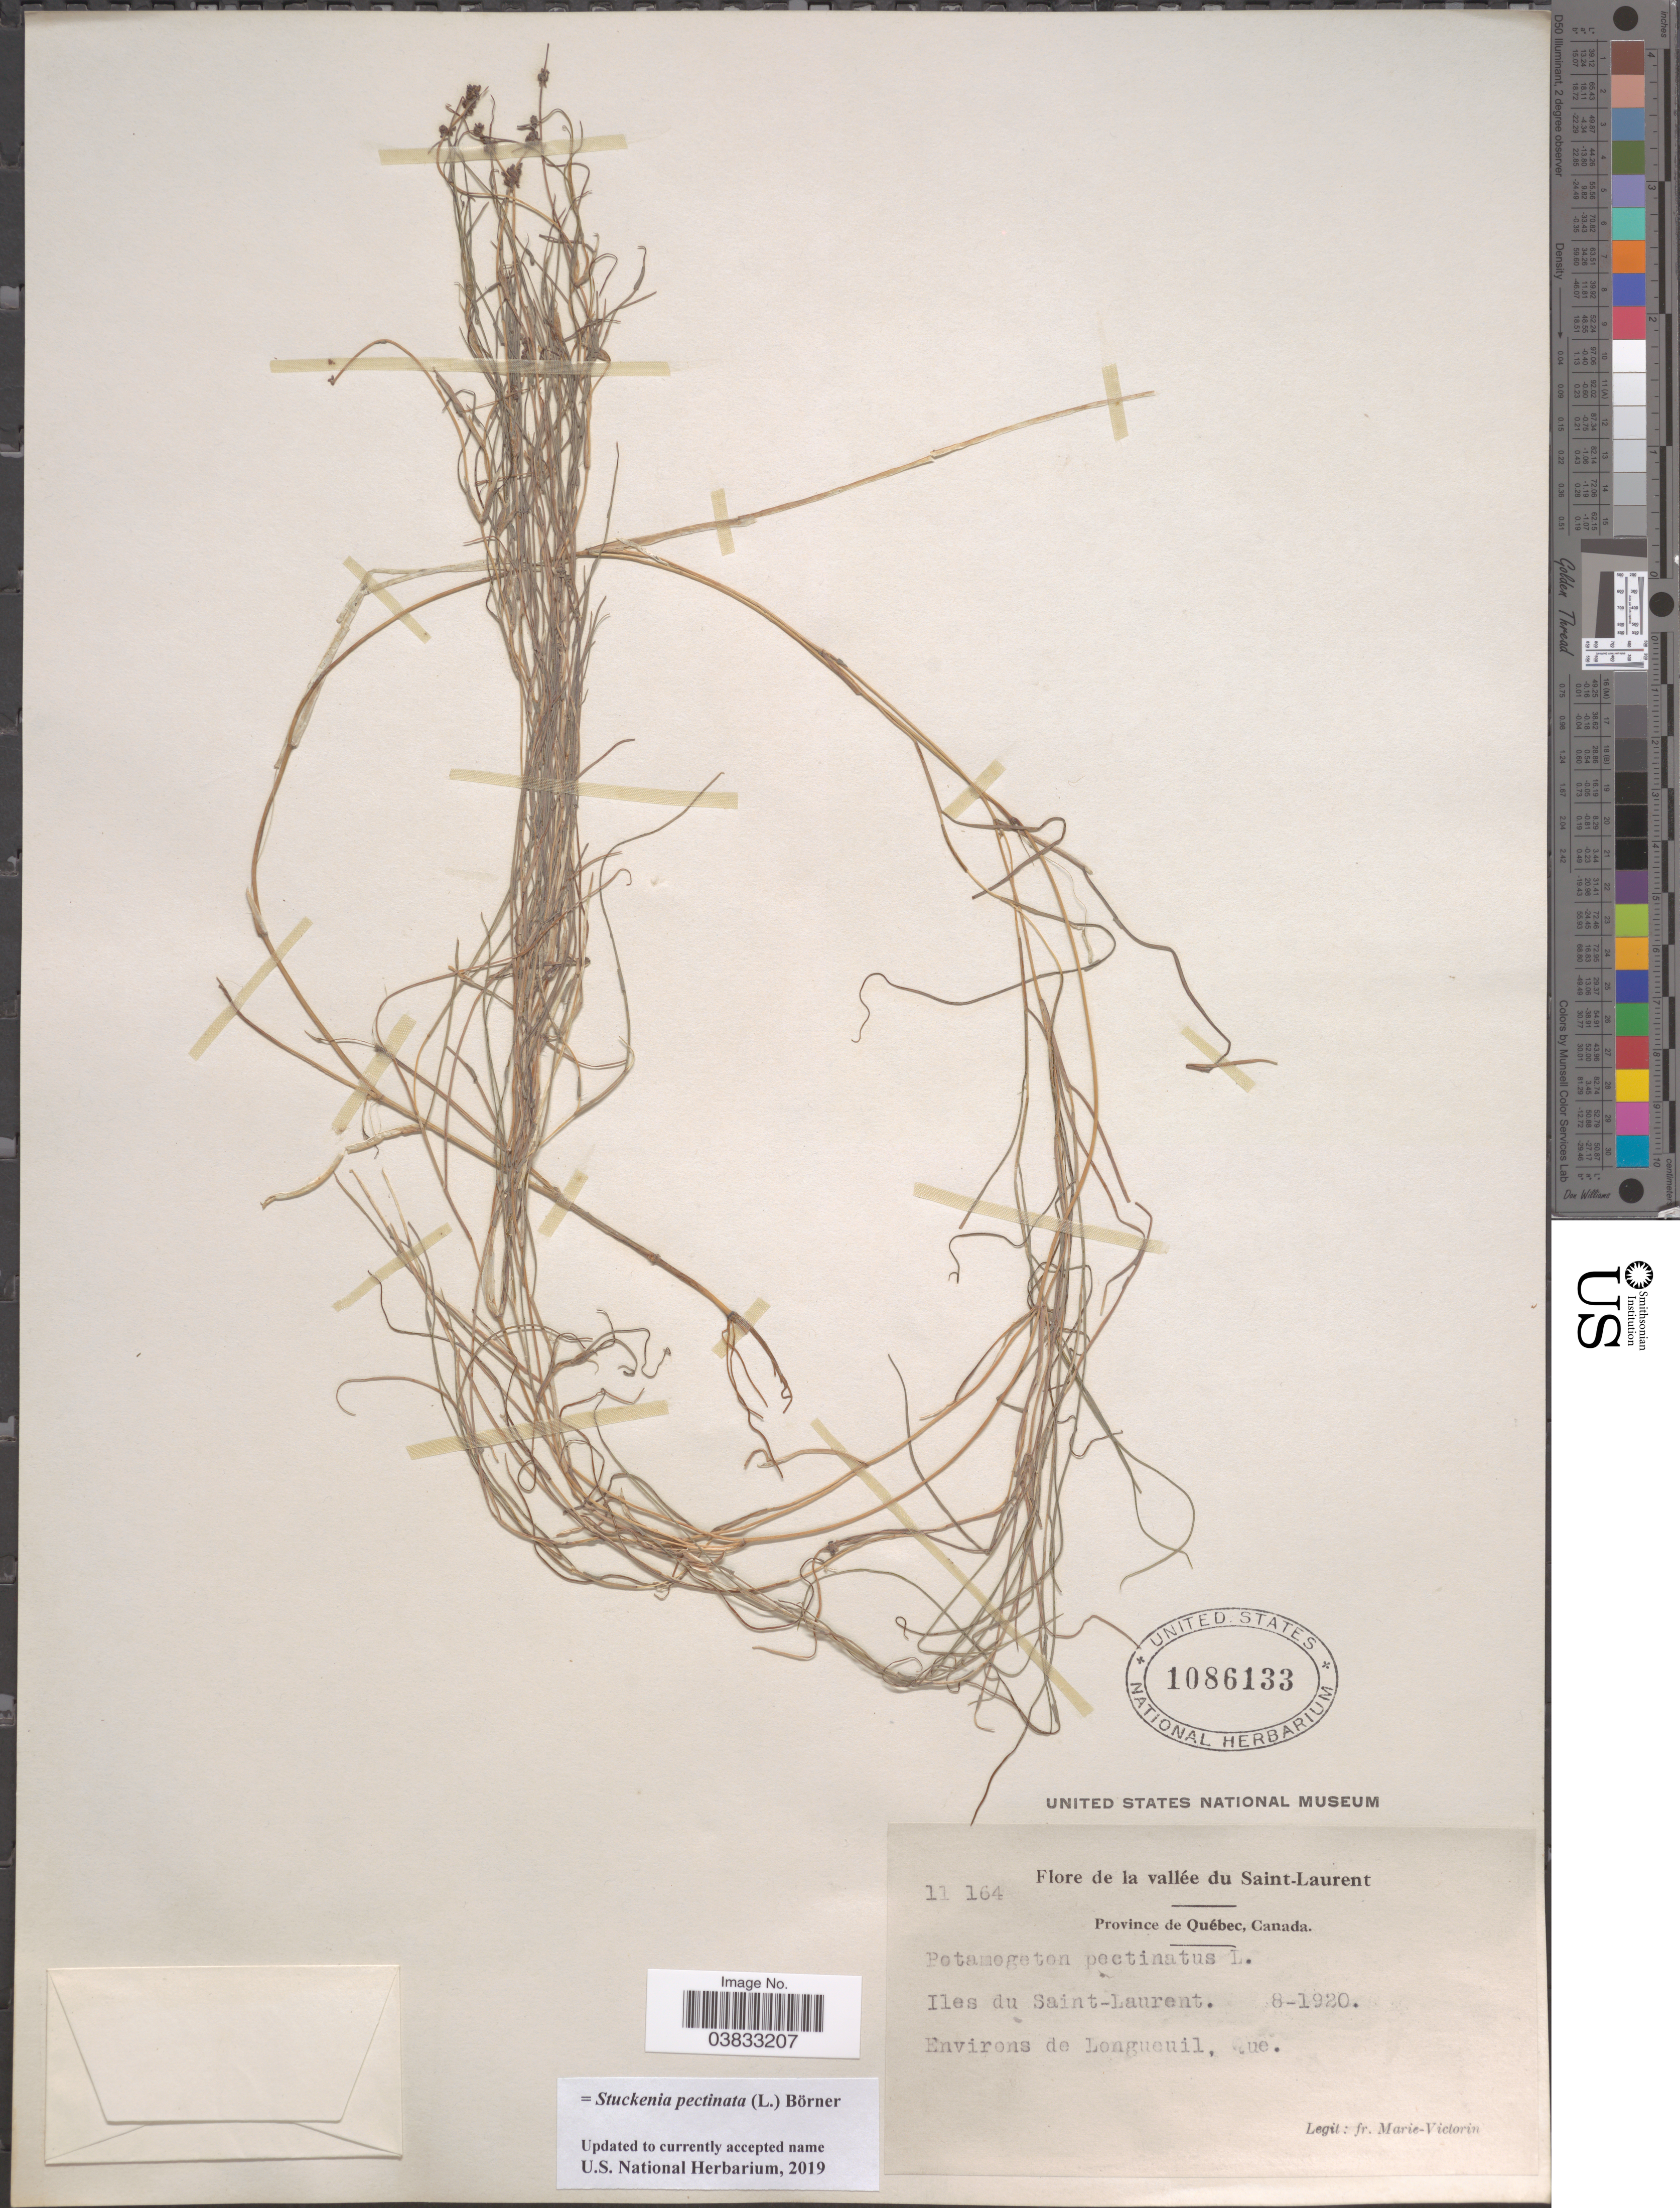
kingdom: Plantae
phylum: Tracheophyta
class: Liliopsida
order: Alismatales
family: Potamogetonaceae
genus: Stuckenia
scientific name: Stuckenia pectinata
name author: (L.) Börner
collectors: Fr. Marie-Victorin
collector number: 11164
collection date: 1920-08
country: Canada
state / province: Quebec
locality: La vallée du Saint-Laurent. Iles du Saint-Laurent. Environs de Longueuil.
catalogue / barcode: US 1086133